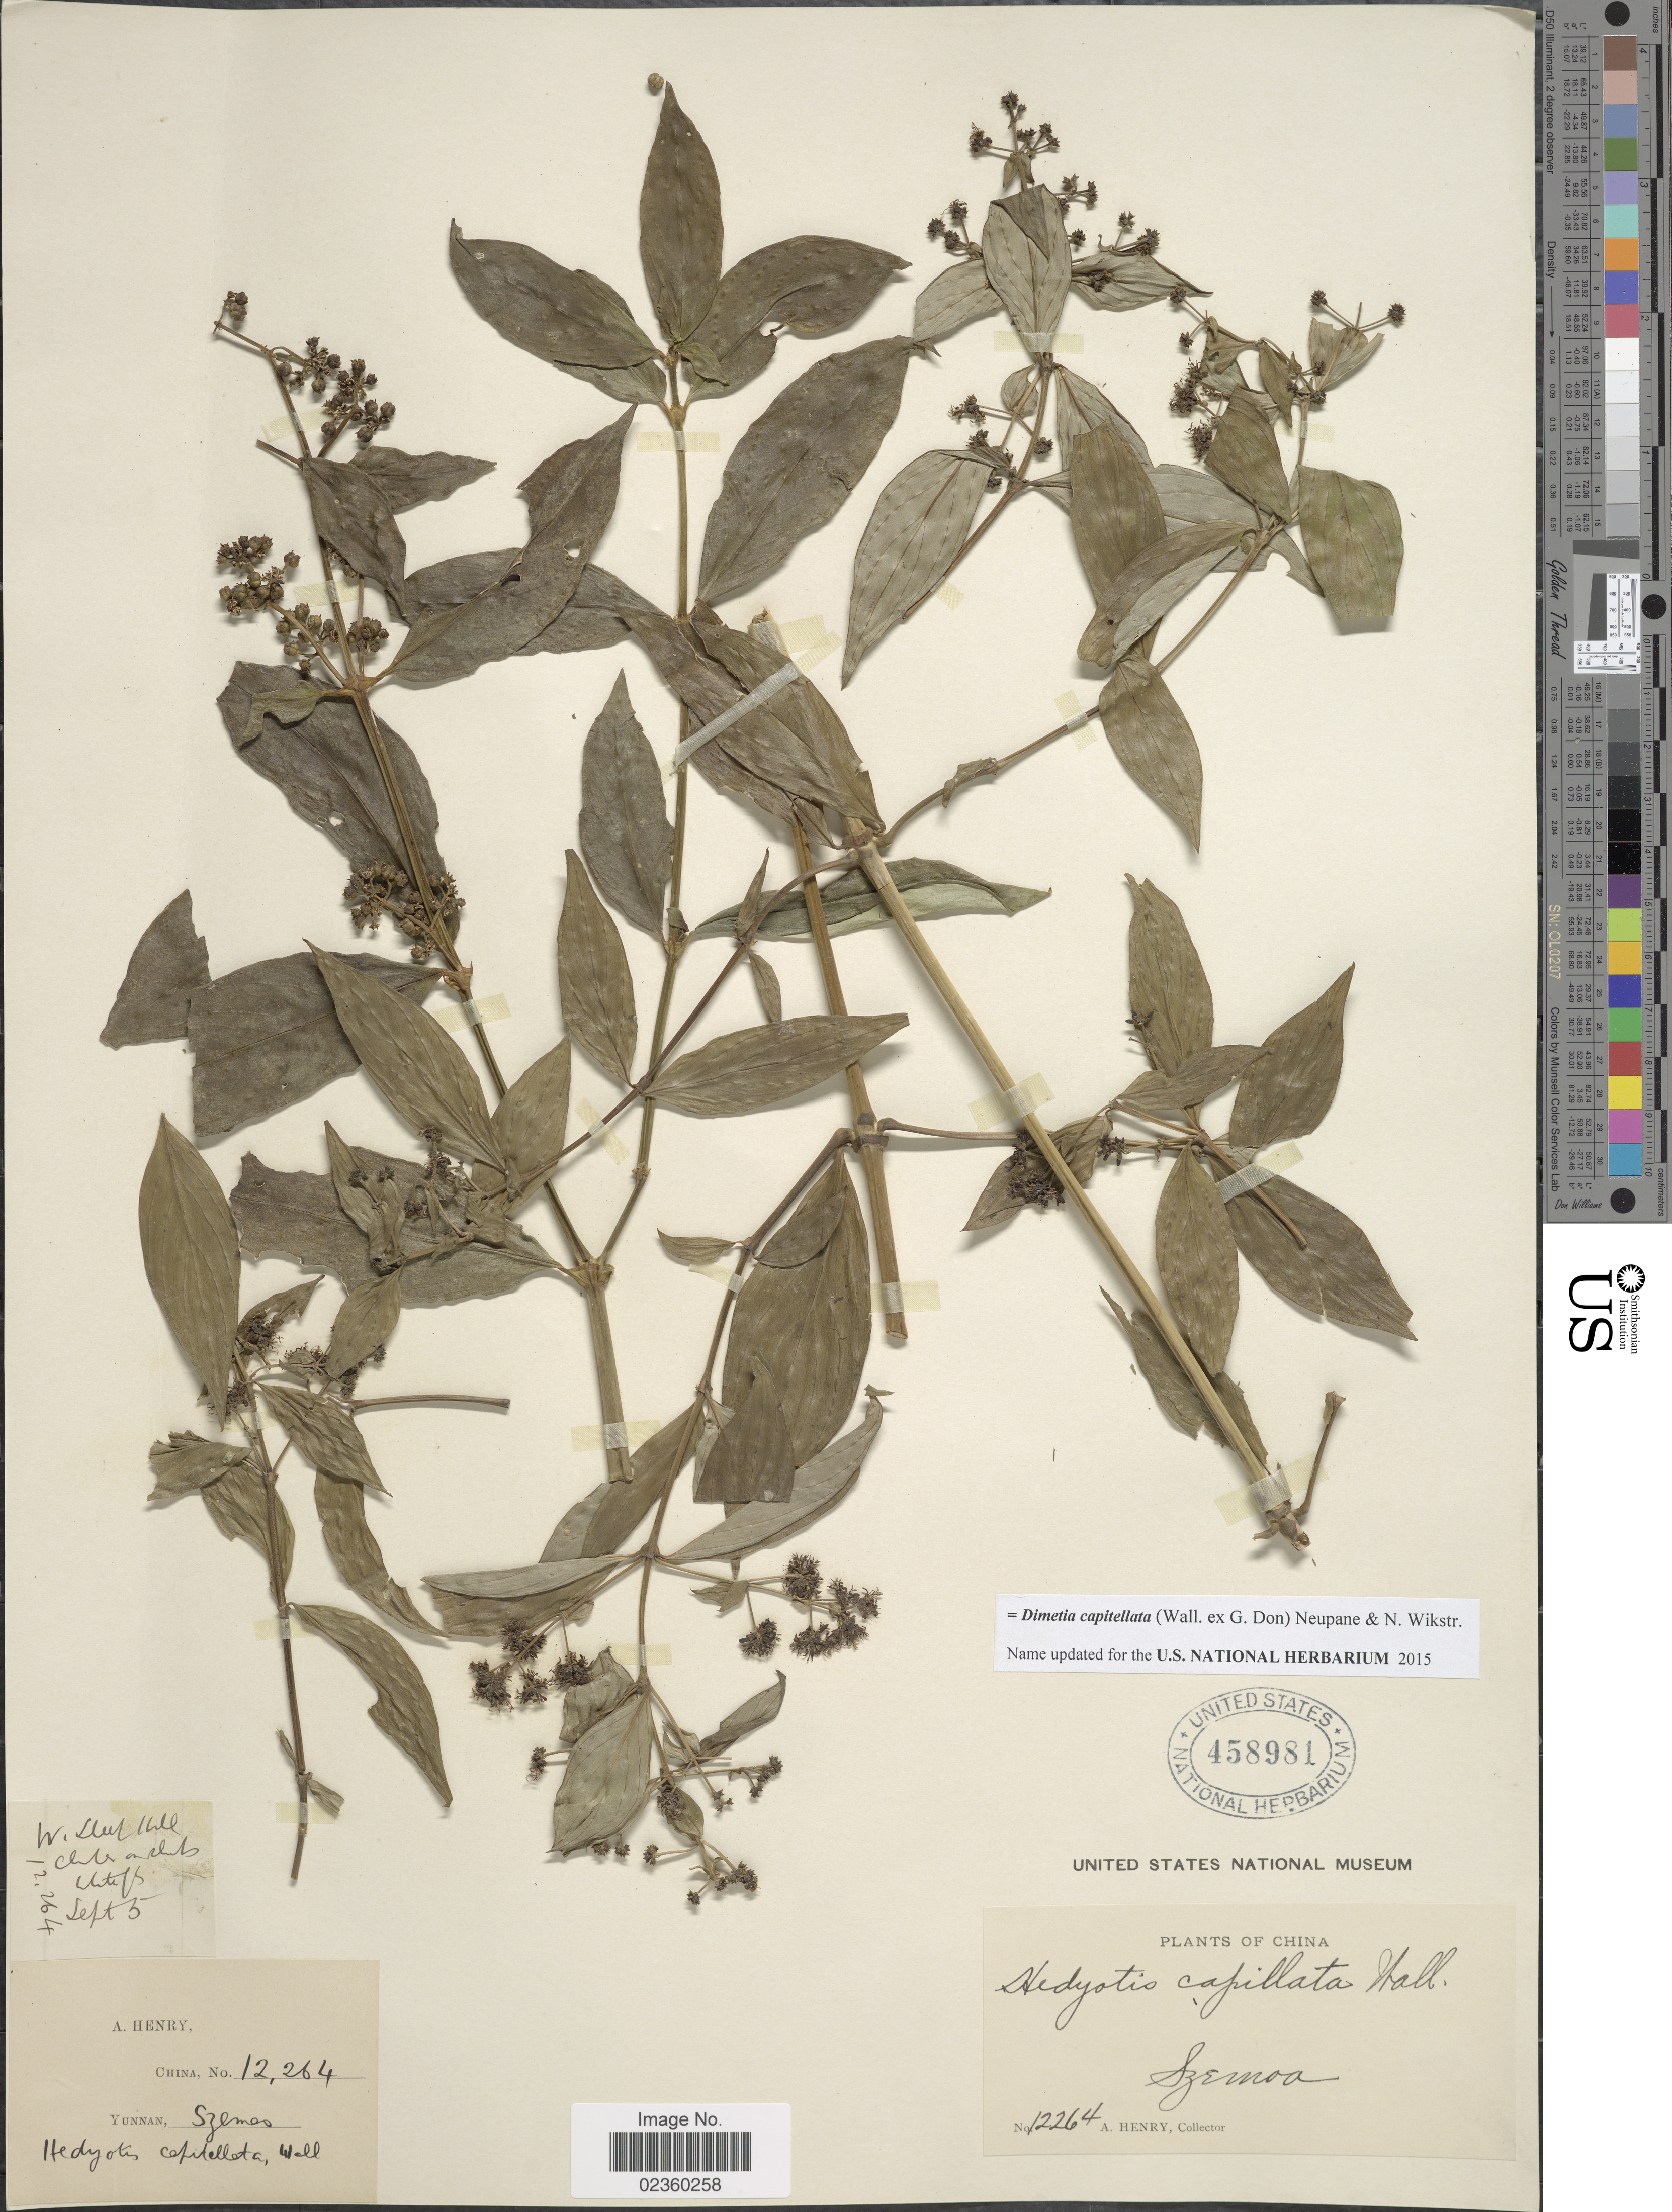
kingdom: Plantae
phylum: Tracheophyta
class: Magnoliopsida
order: Gentianales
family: Rubiaceae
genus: Dimetia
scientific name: Dimetia capitellata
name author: (Wall. ex G. Don) Neupane & N. Wikstr.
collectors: A. Henry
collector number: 12264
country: China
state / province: Yunnan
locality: Szemoa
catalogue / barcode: US 458981